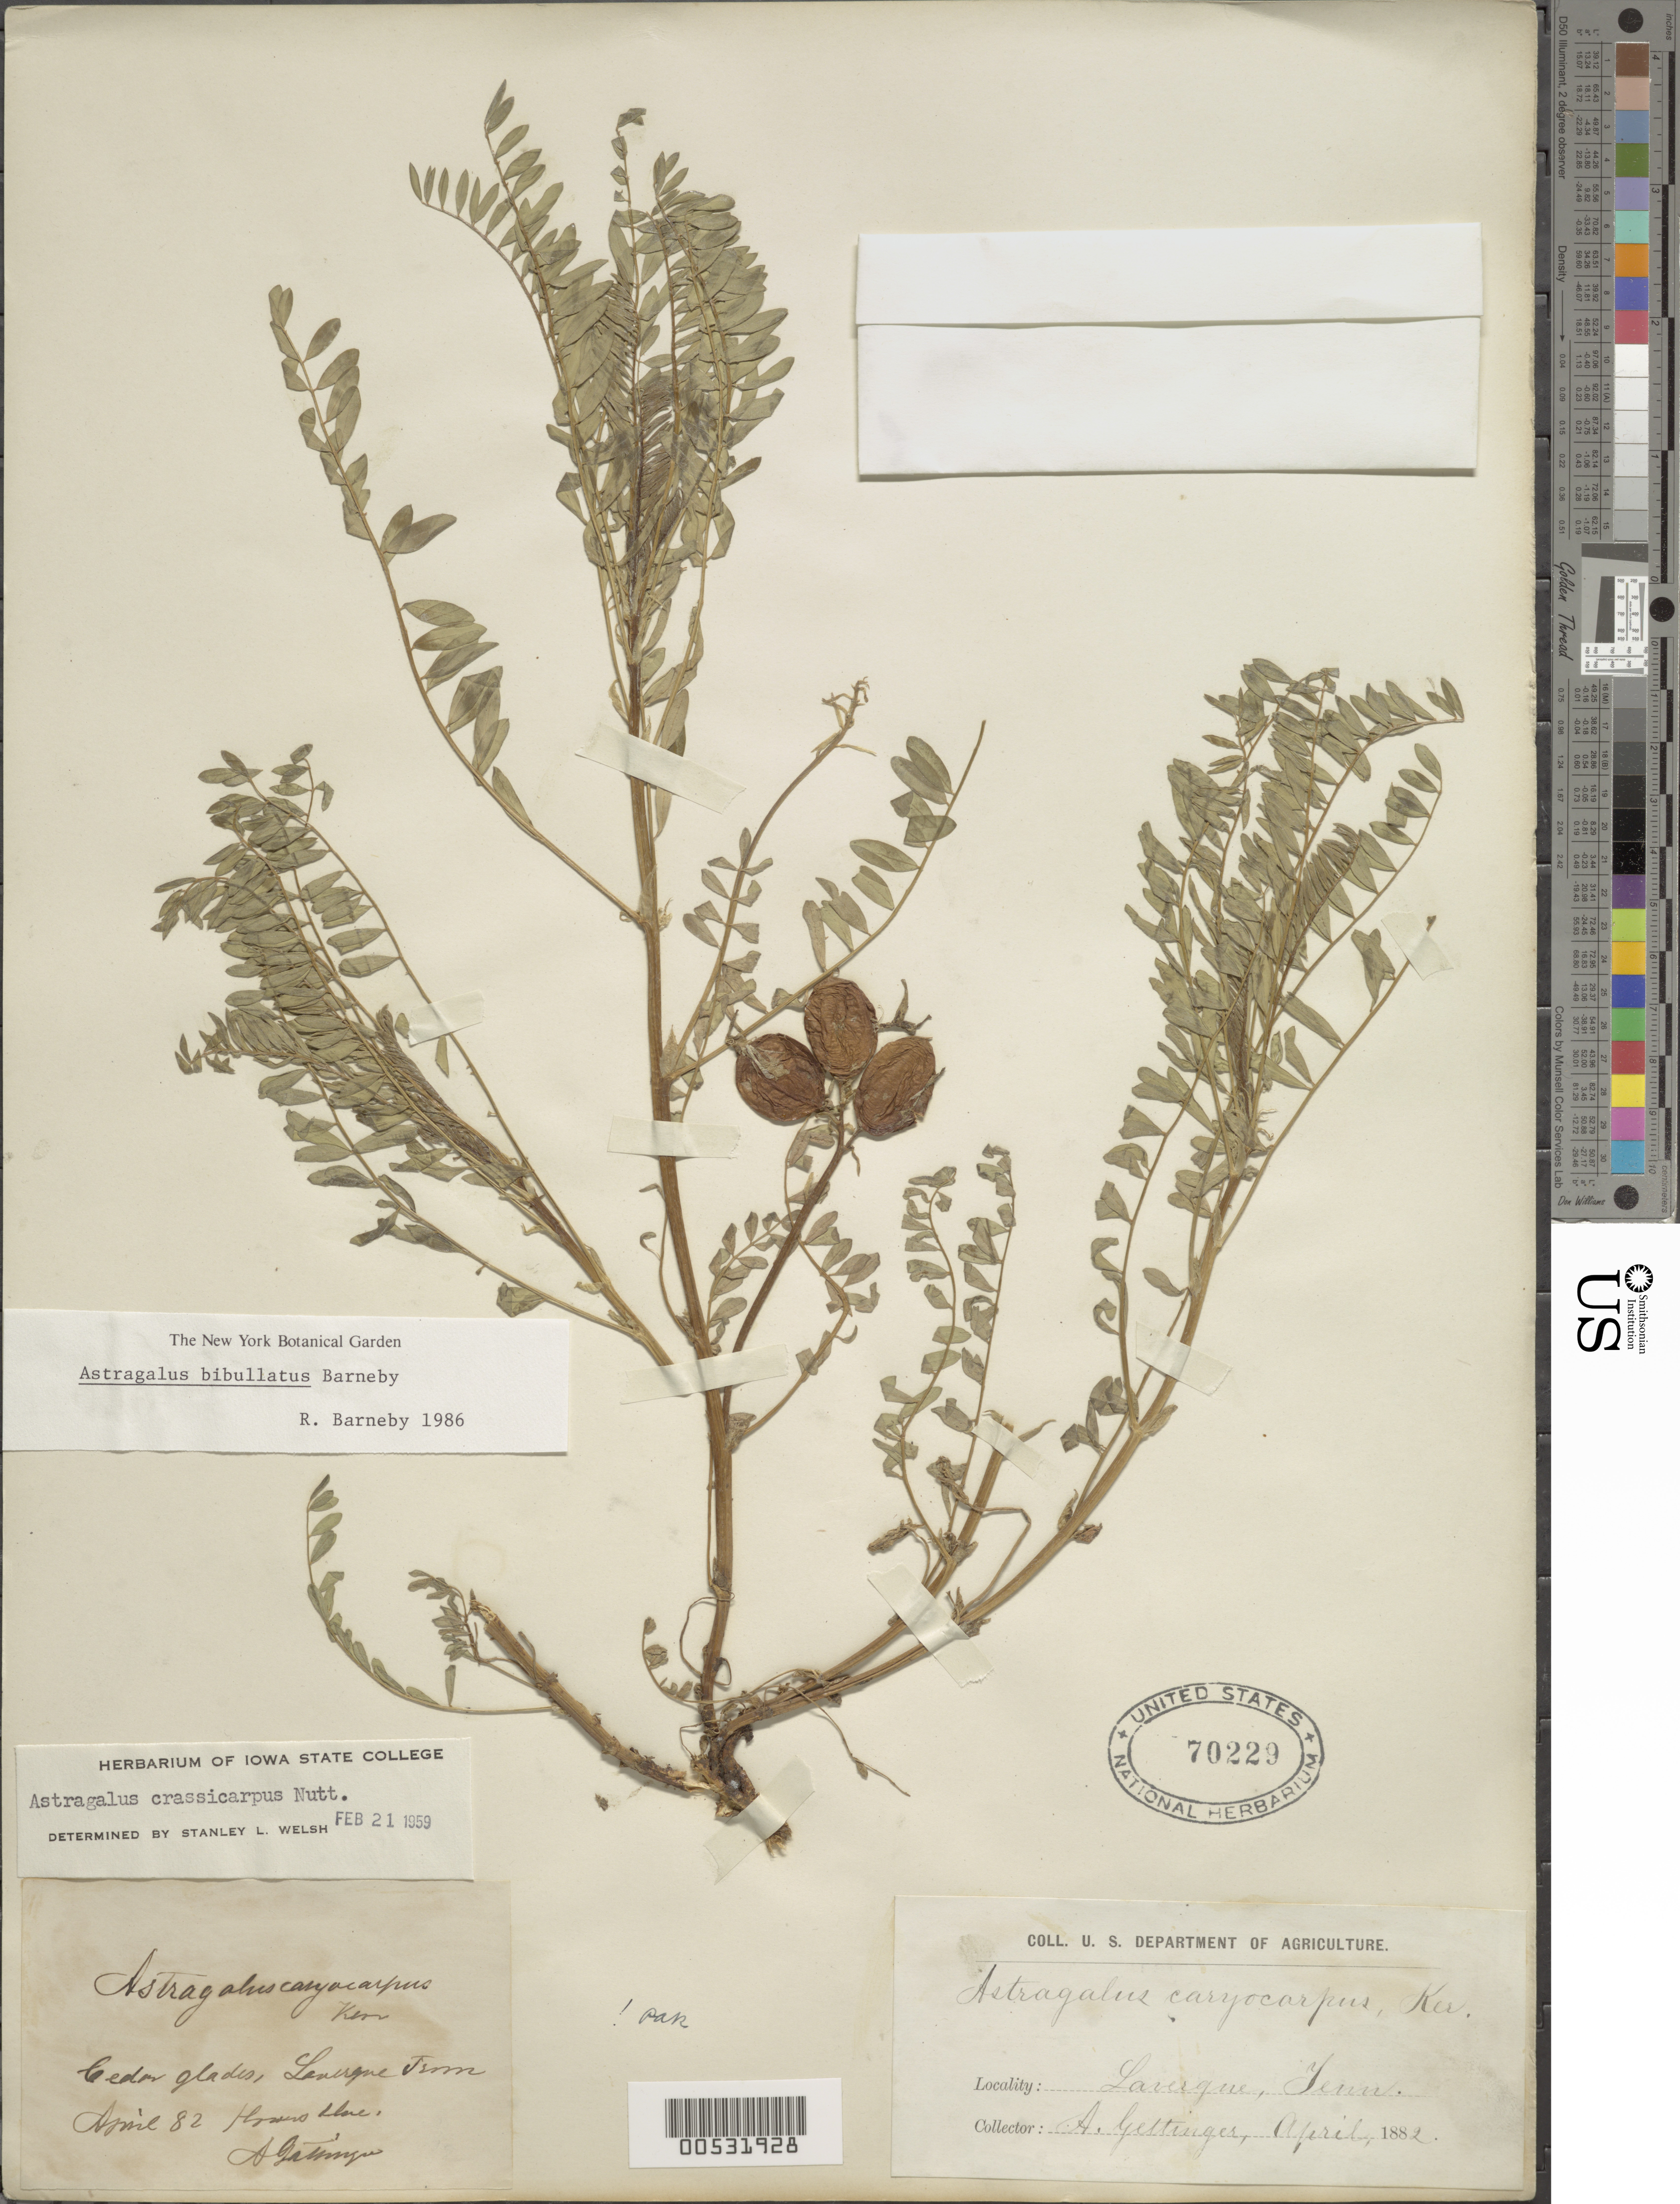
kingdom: Plantae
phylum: Tracheophyta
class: Magnoliopsida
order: Fabales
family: Fabaceae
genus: Astragalus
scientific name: Astragalus bibullatus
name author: Barneby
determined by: Barneby, Rupert C., (NY)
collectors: A. Gattinger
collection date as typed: Apr 1882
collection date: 1882-04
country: United States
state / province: Tennessee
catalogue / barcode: US 70229